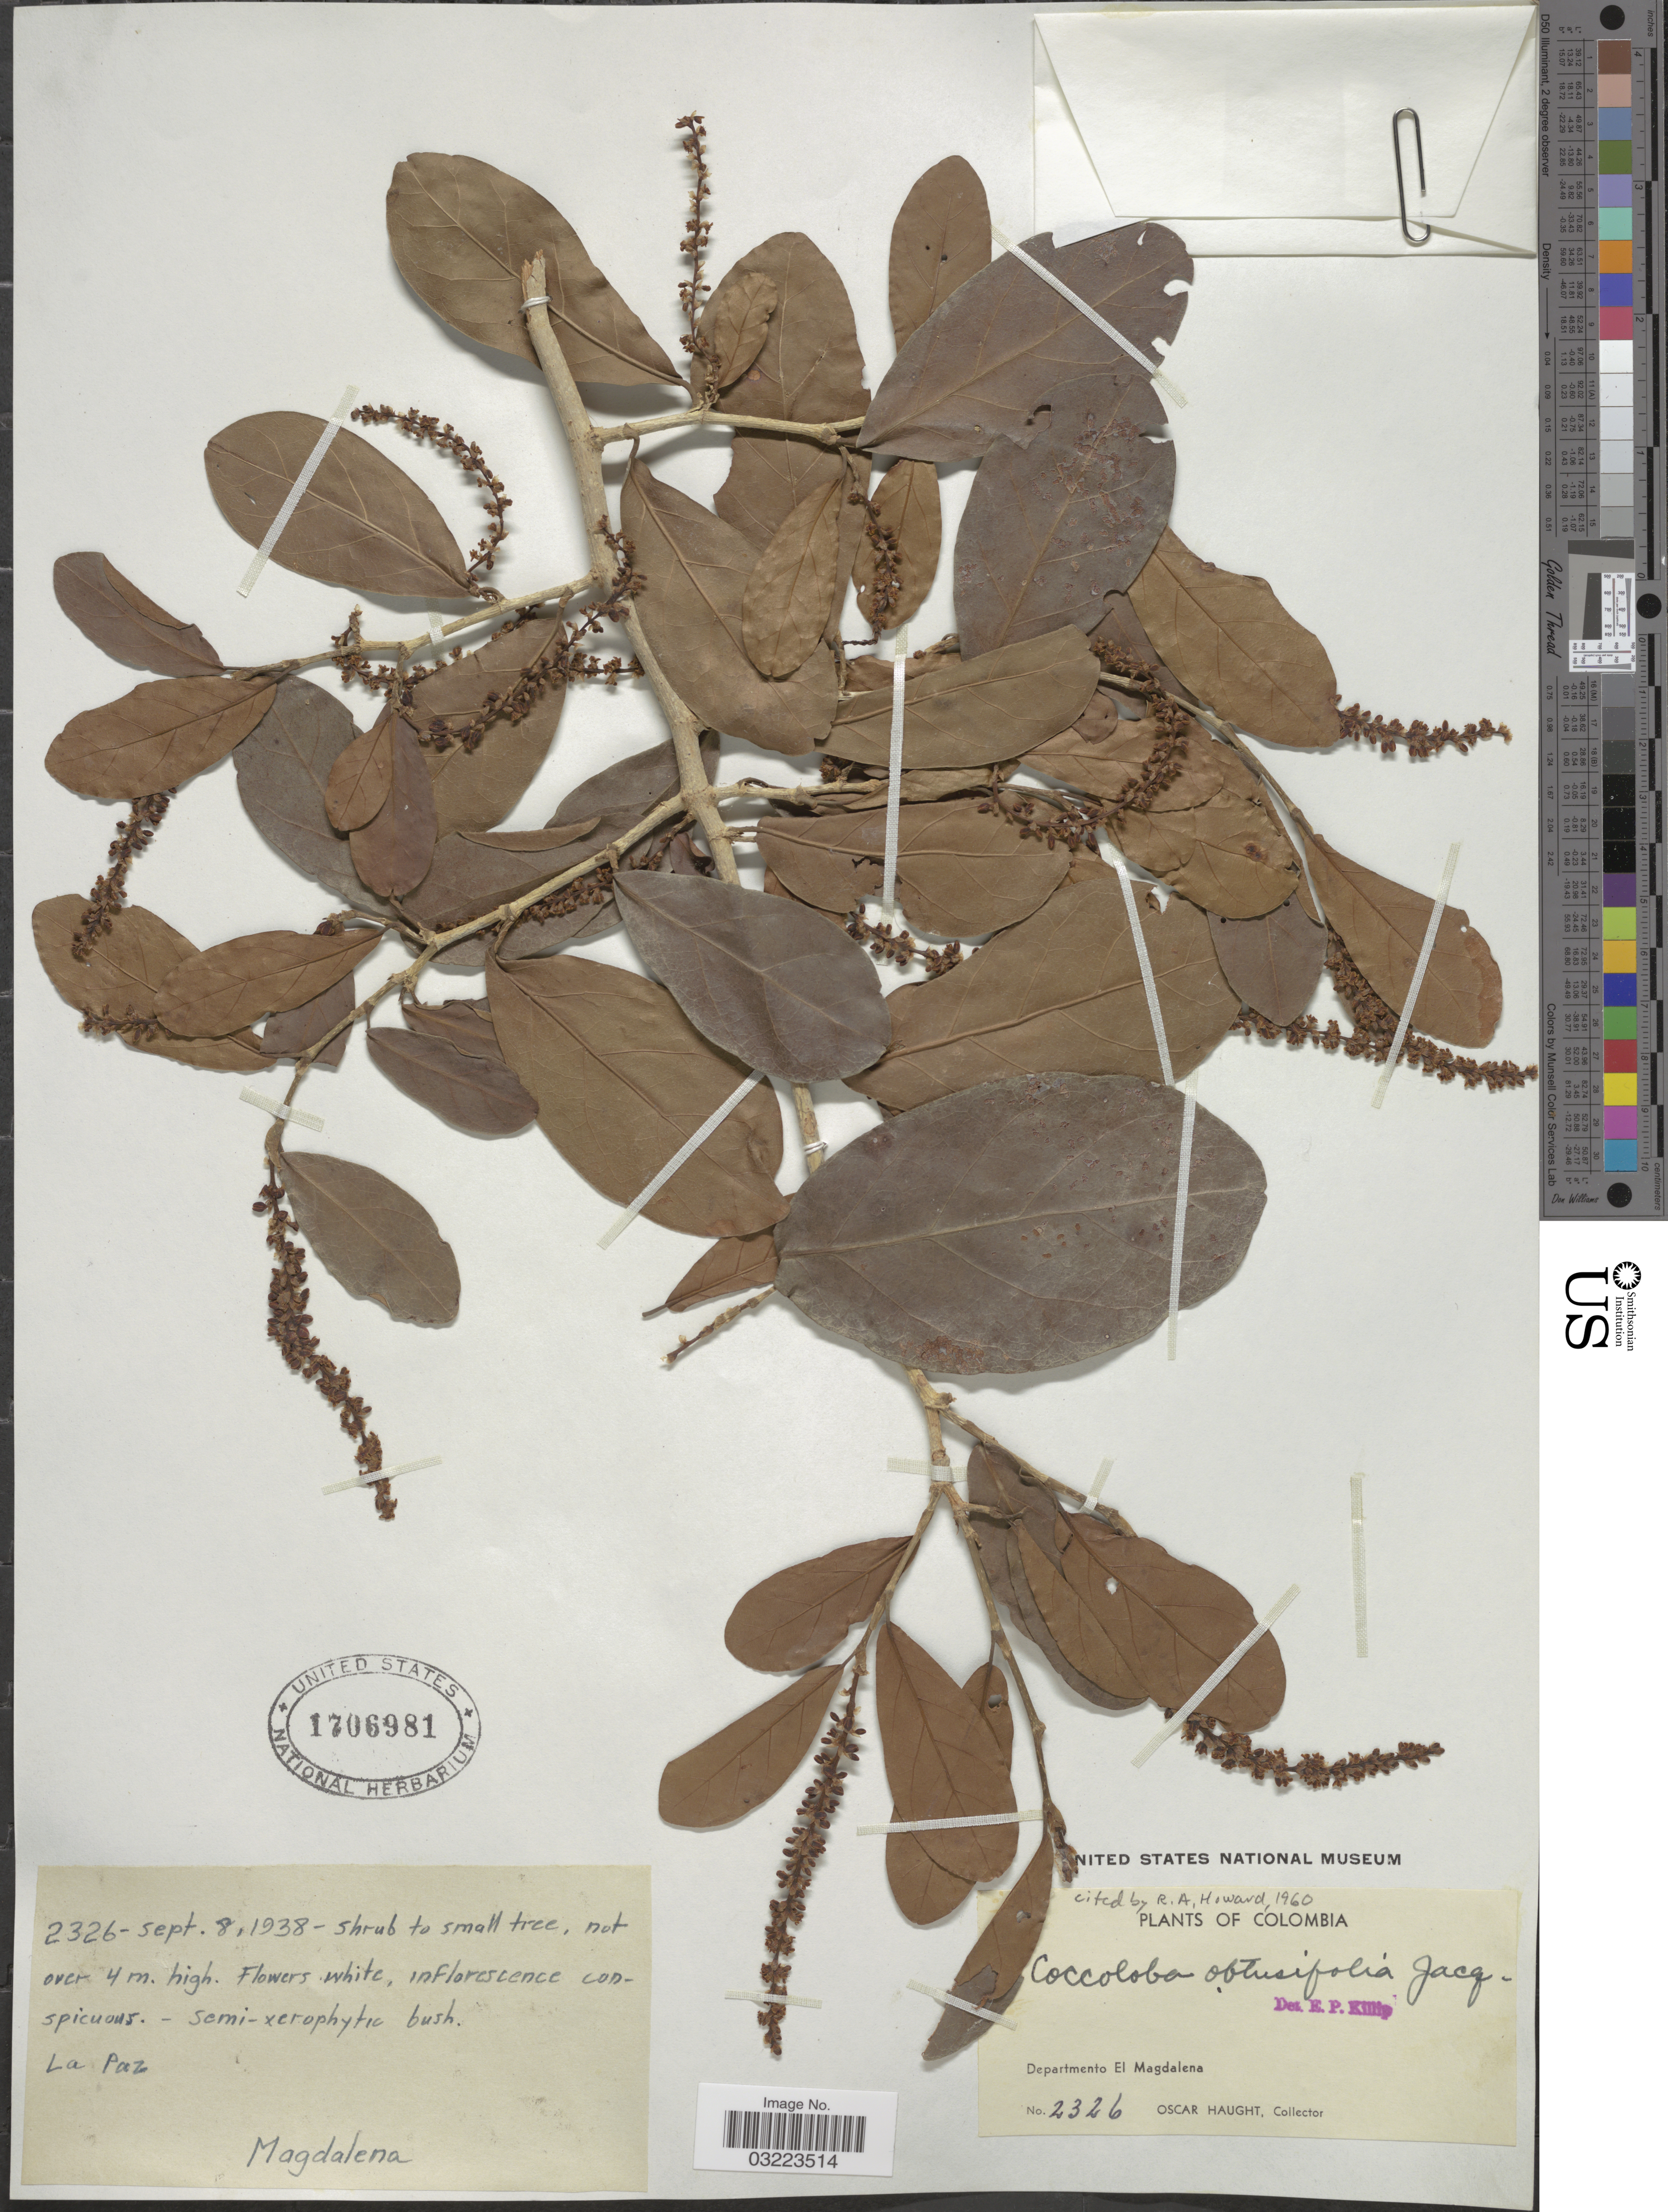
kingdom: Plantae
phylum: Tracheophyta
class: Magnoliopsida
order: Caryophyllales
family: Polygonaceae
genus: Coccoloba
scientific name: Coccoloba obtusifolia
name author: Jacq.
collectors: O. L. Haught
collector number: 2326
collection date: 1938-09-08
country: Colombia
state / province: Magdalena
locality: Departamento El Magdalena, La Paz.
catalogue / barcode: US 1706981